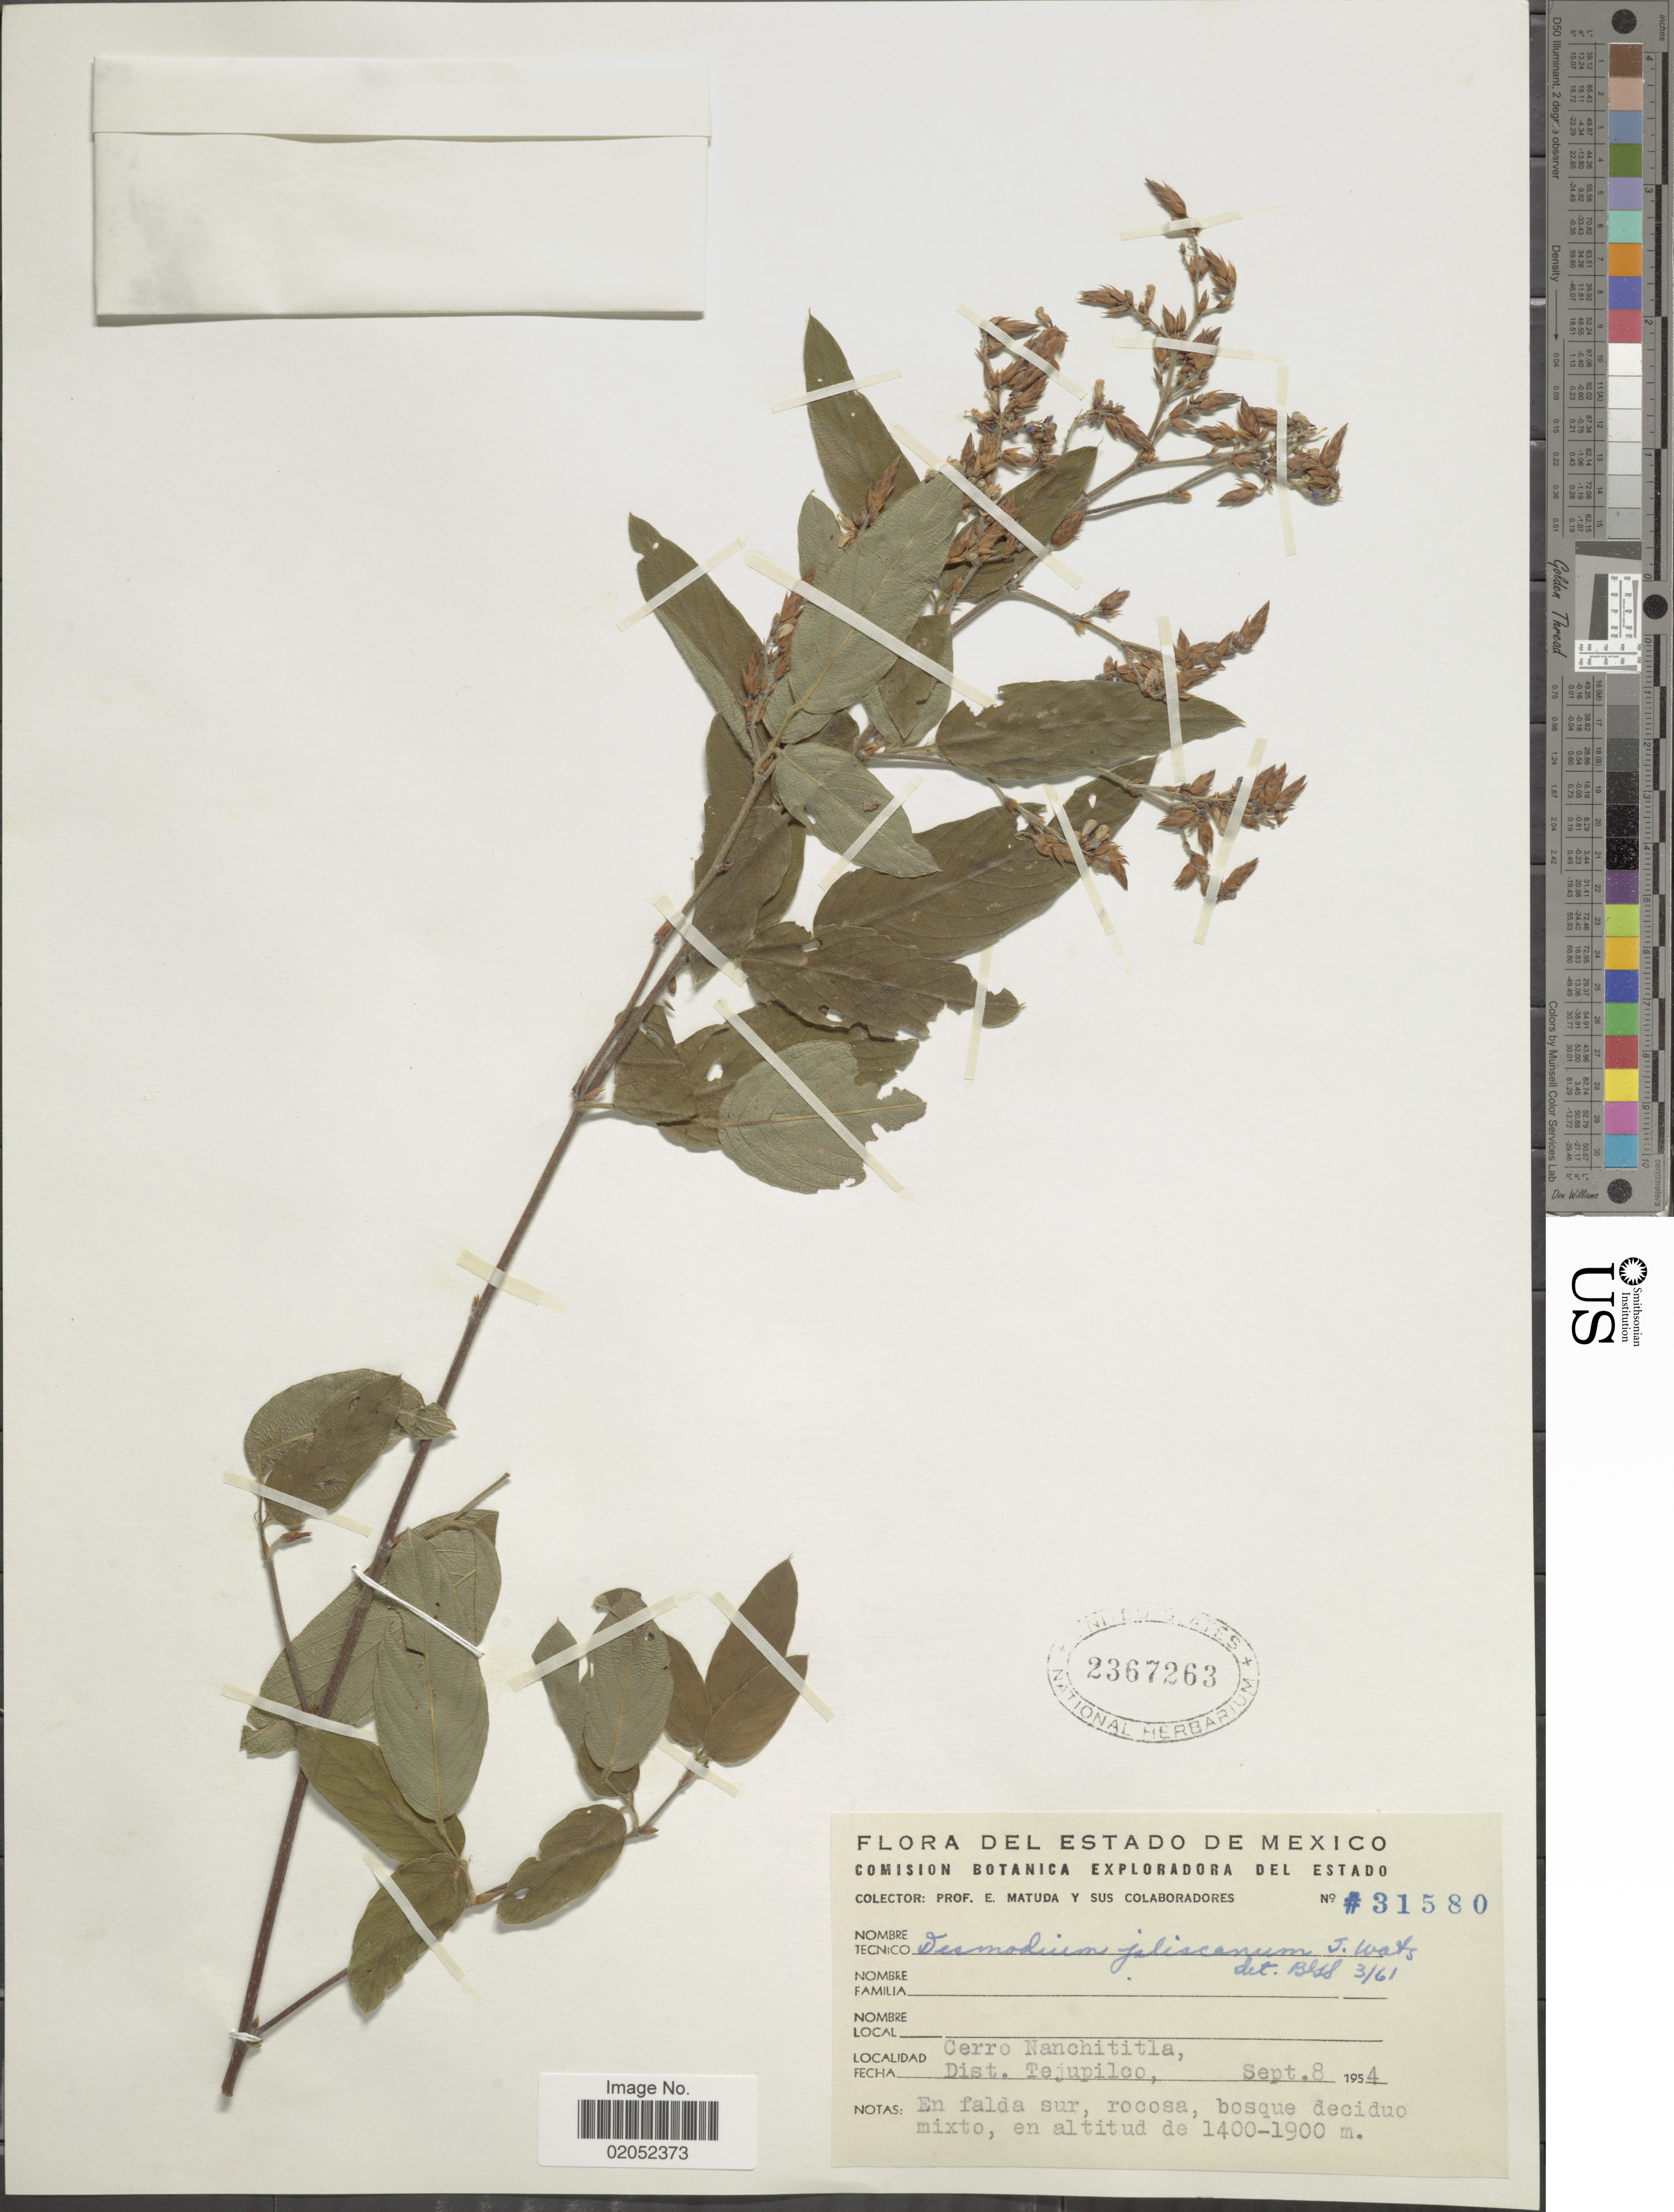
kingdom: Plantae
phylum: Tracheophyta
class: Magnoliopsida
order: Fabales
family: Fabaceae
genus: Desmodium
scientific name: Desmodium jaliscanum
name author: S. Watson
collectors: E. Matuda & et al.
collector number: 31580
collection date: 1954-09-08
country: Mexico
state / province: México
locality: Estatdo de Mexico. Cerro Nanchititla, Dist. Tejupilco.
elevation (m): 1400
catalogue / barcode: US 2367263